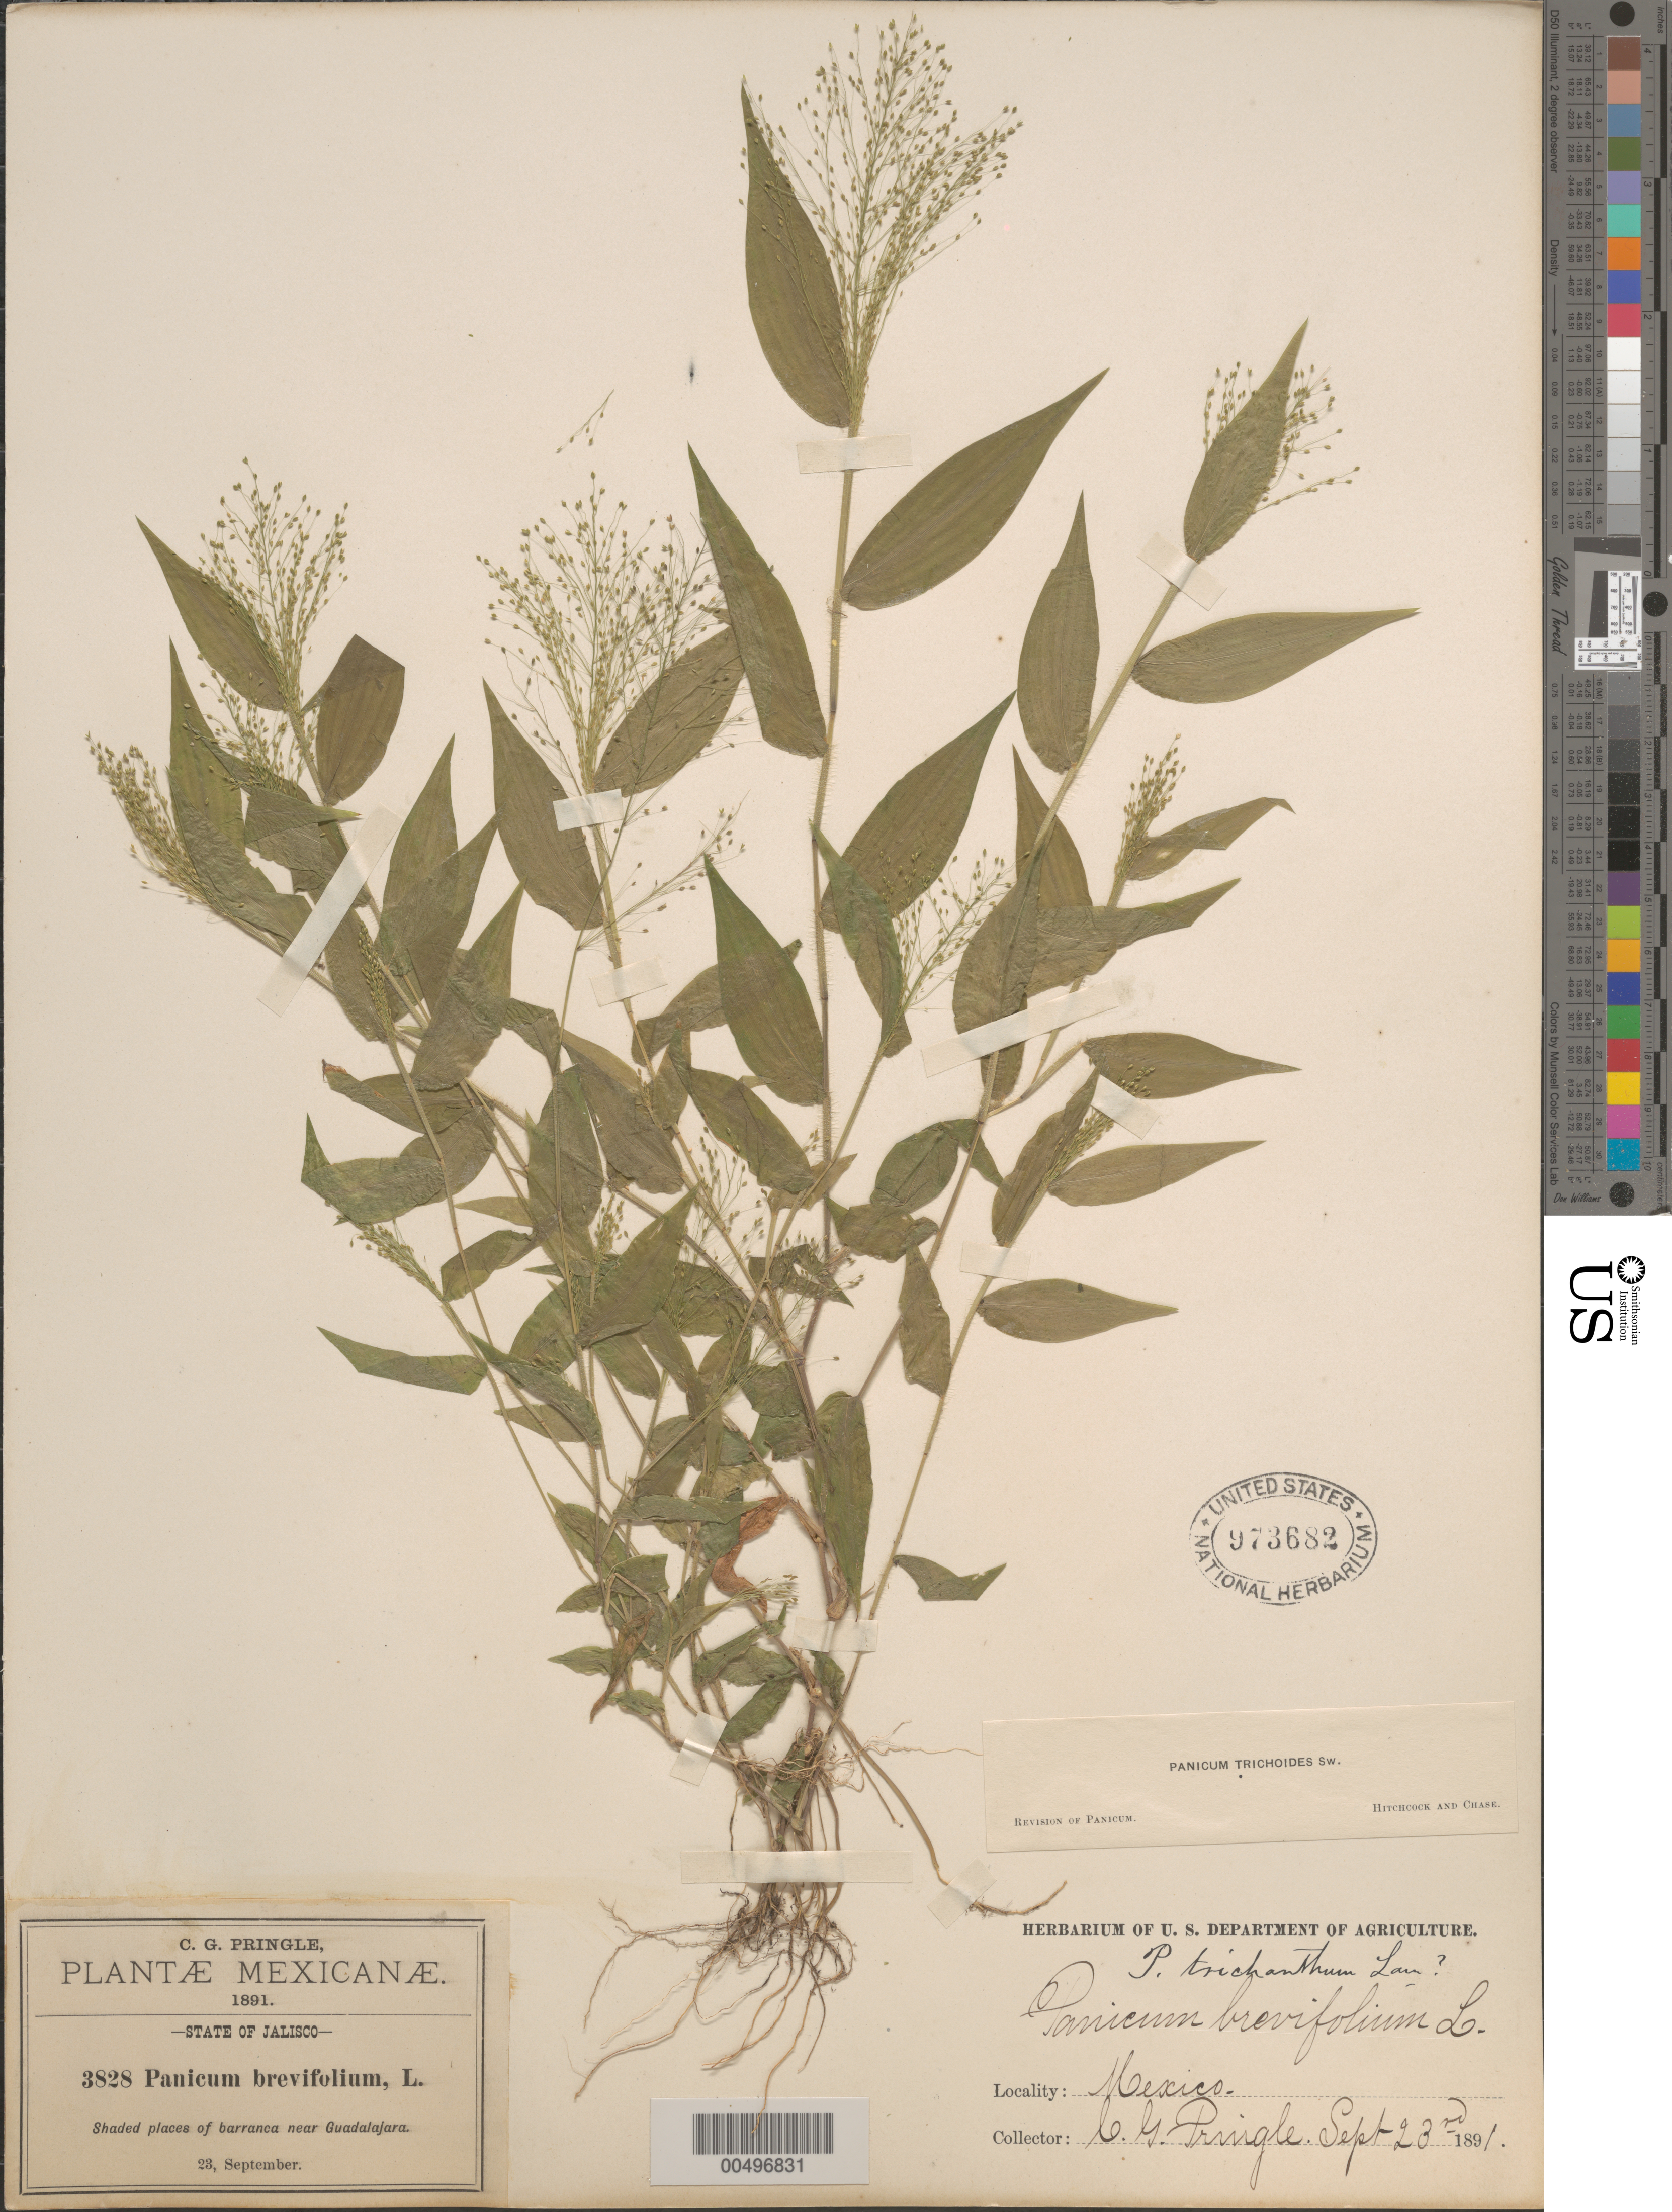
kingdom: Plantae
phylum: Tracheophyta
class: Liliopsida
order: Poales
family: Poaceae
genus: Panicum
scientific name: Panicum trichoides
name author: Sw.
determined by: Hitchcock, A. S.; Chase, [M.] A.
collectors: C. G. Pringle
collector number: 3828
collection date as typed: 23 Sep 1891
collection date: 1891-09-23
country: Mexico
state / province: Jalisco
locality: Barranca near Guadalajara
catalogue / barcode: US 973682